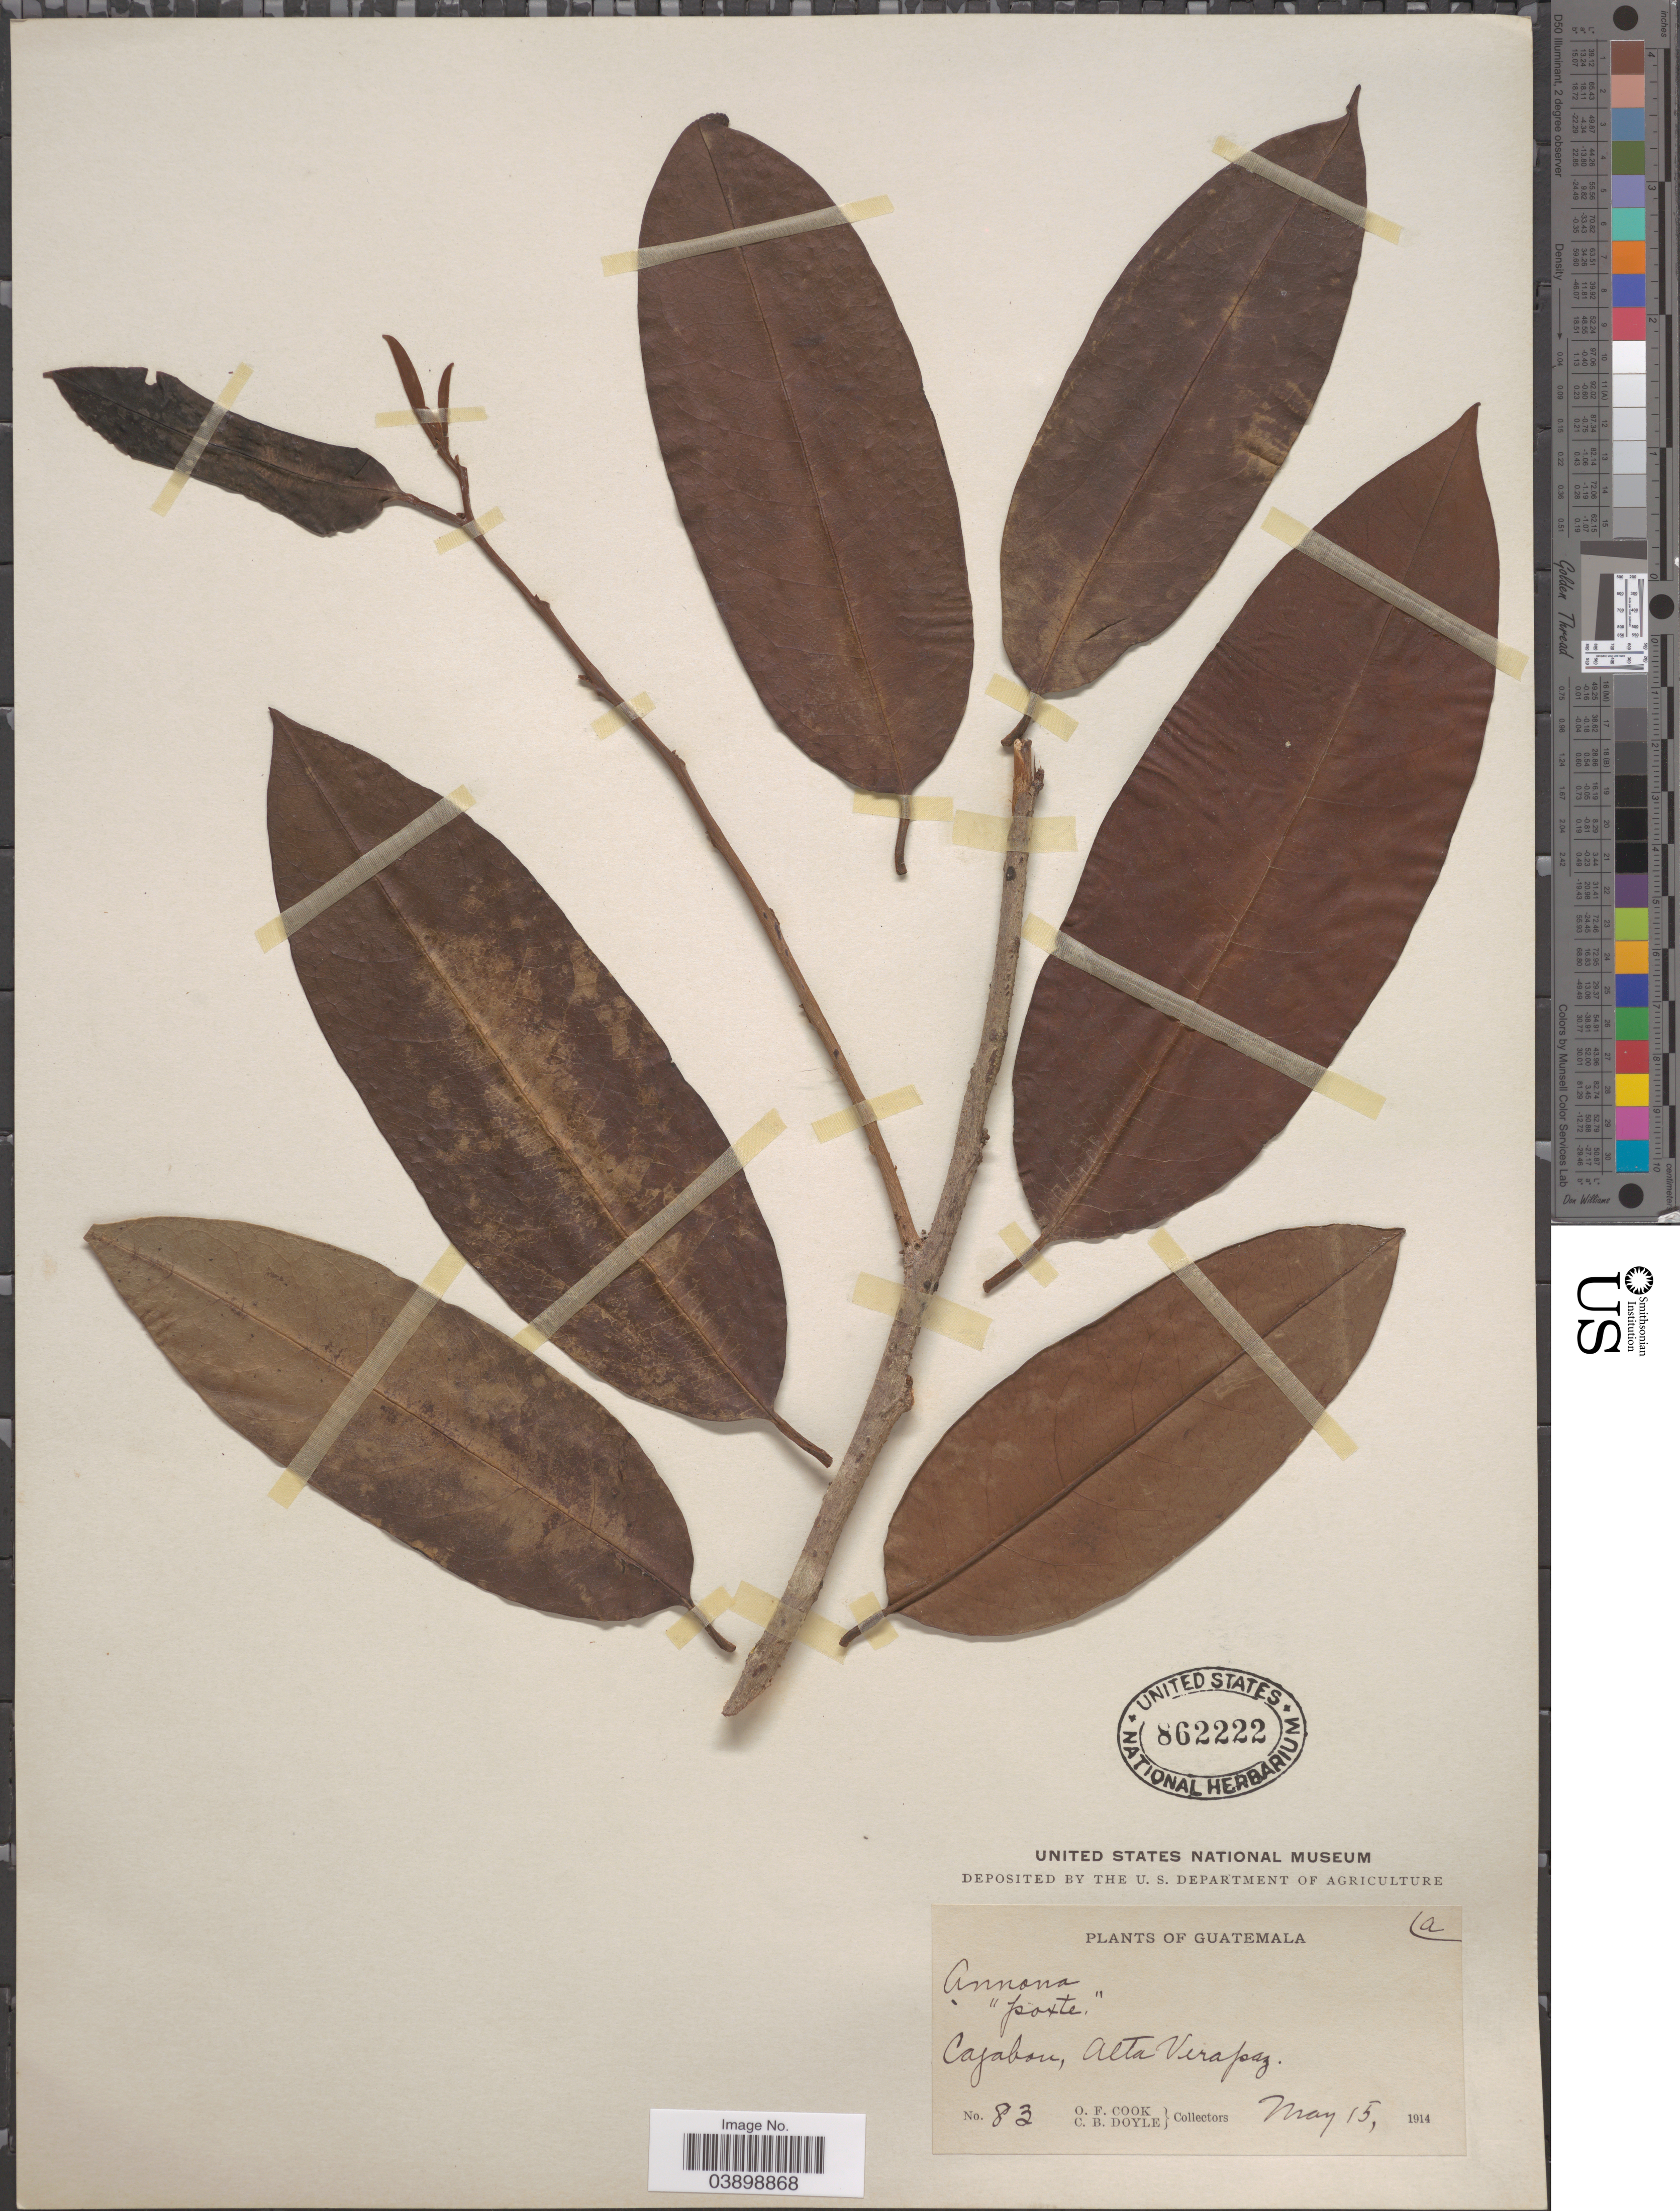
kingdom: Plantae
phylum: Tracheophyta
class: Magnoliopsida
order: Magnoliales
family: Annonaceae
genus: Annona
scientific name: Annona sp.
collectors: O. F. Cook & C. Doyle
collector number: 83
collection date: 1914-05-15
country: Guatemala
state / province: Alta Verapaz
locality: Cajabou.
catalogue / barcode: US 862222